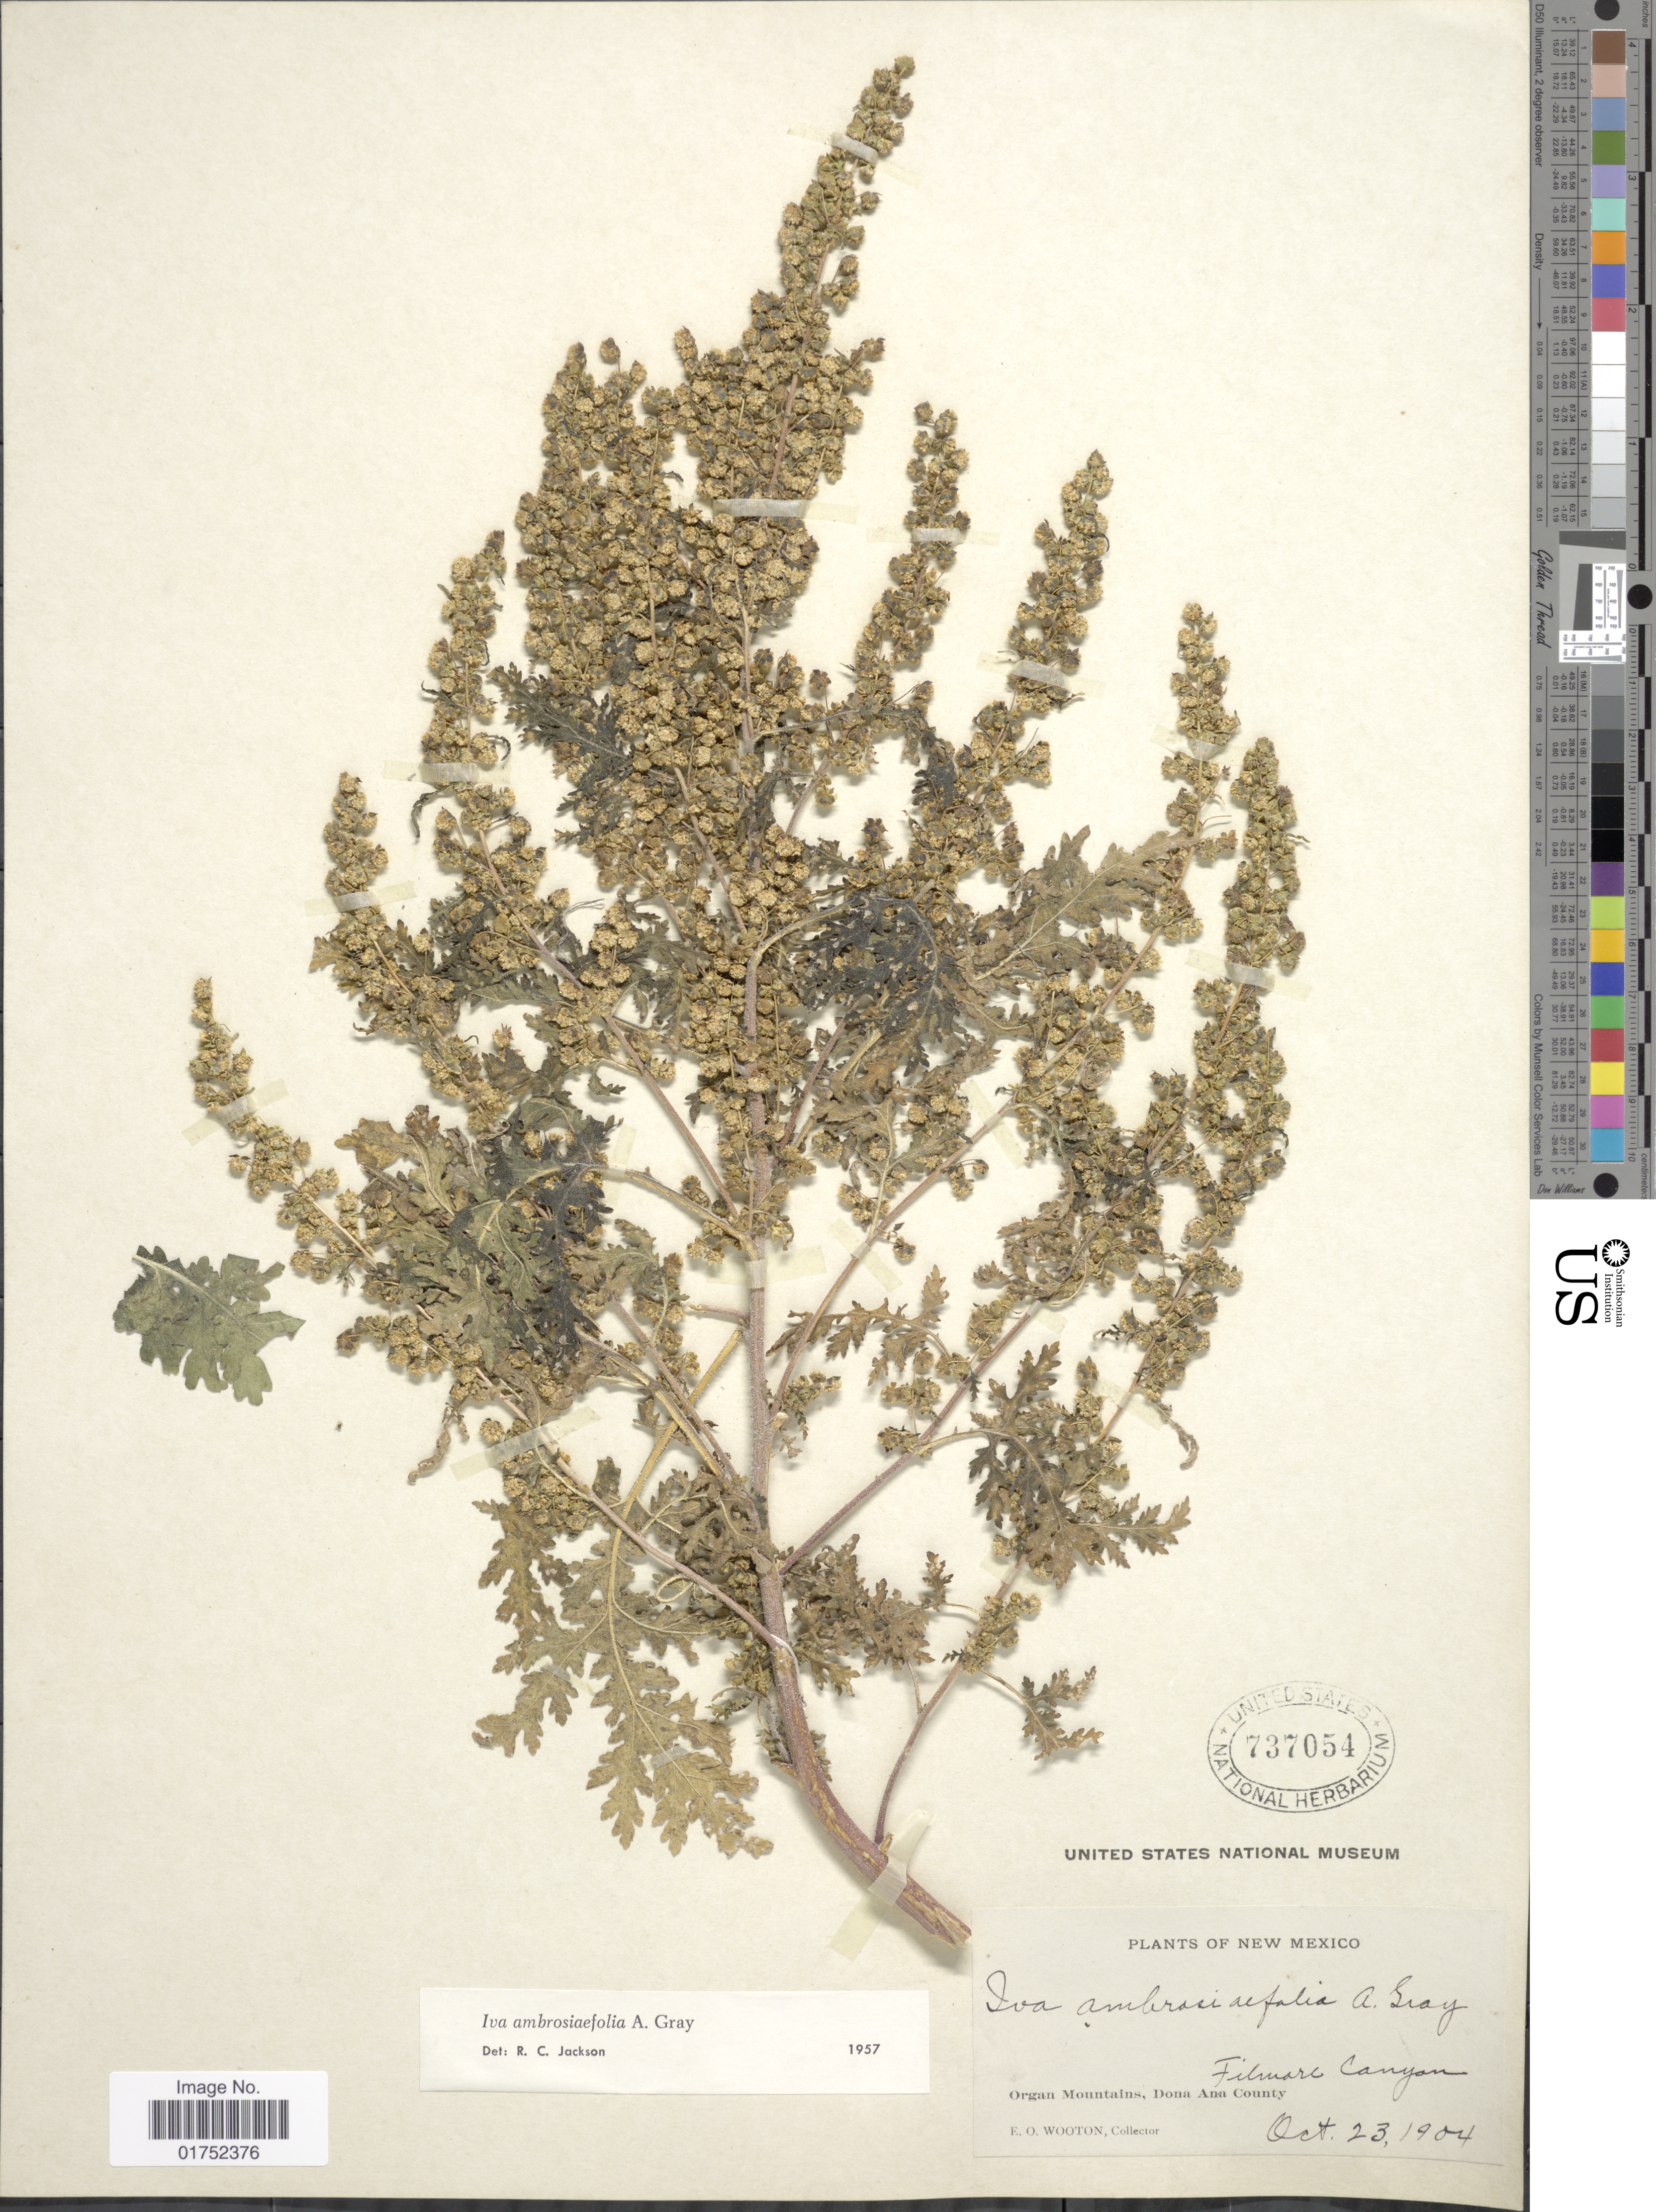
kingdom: Plantae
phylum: Tracheophyta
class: Magnoliopsida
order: Asterales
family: Asteraceae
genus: Iva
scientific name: Iva ambrosiifolia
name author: (A. Gray) A. Gray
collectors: E. O. Wooton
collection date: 1904-10-23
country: United States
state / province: New Mexico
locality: Organ Mountains, Dona Ana County, Filmore Canyon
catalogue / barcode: US 737054